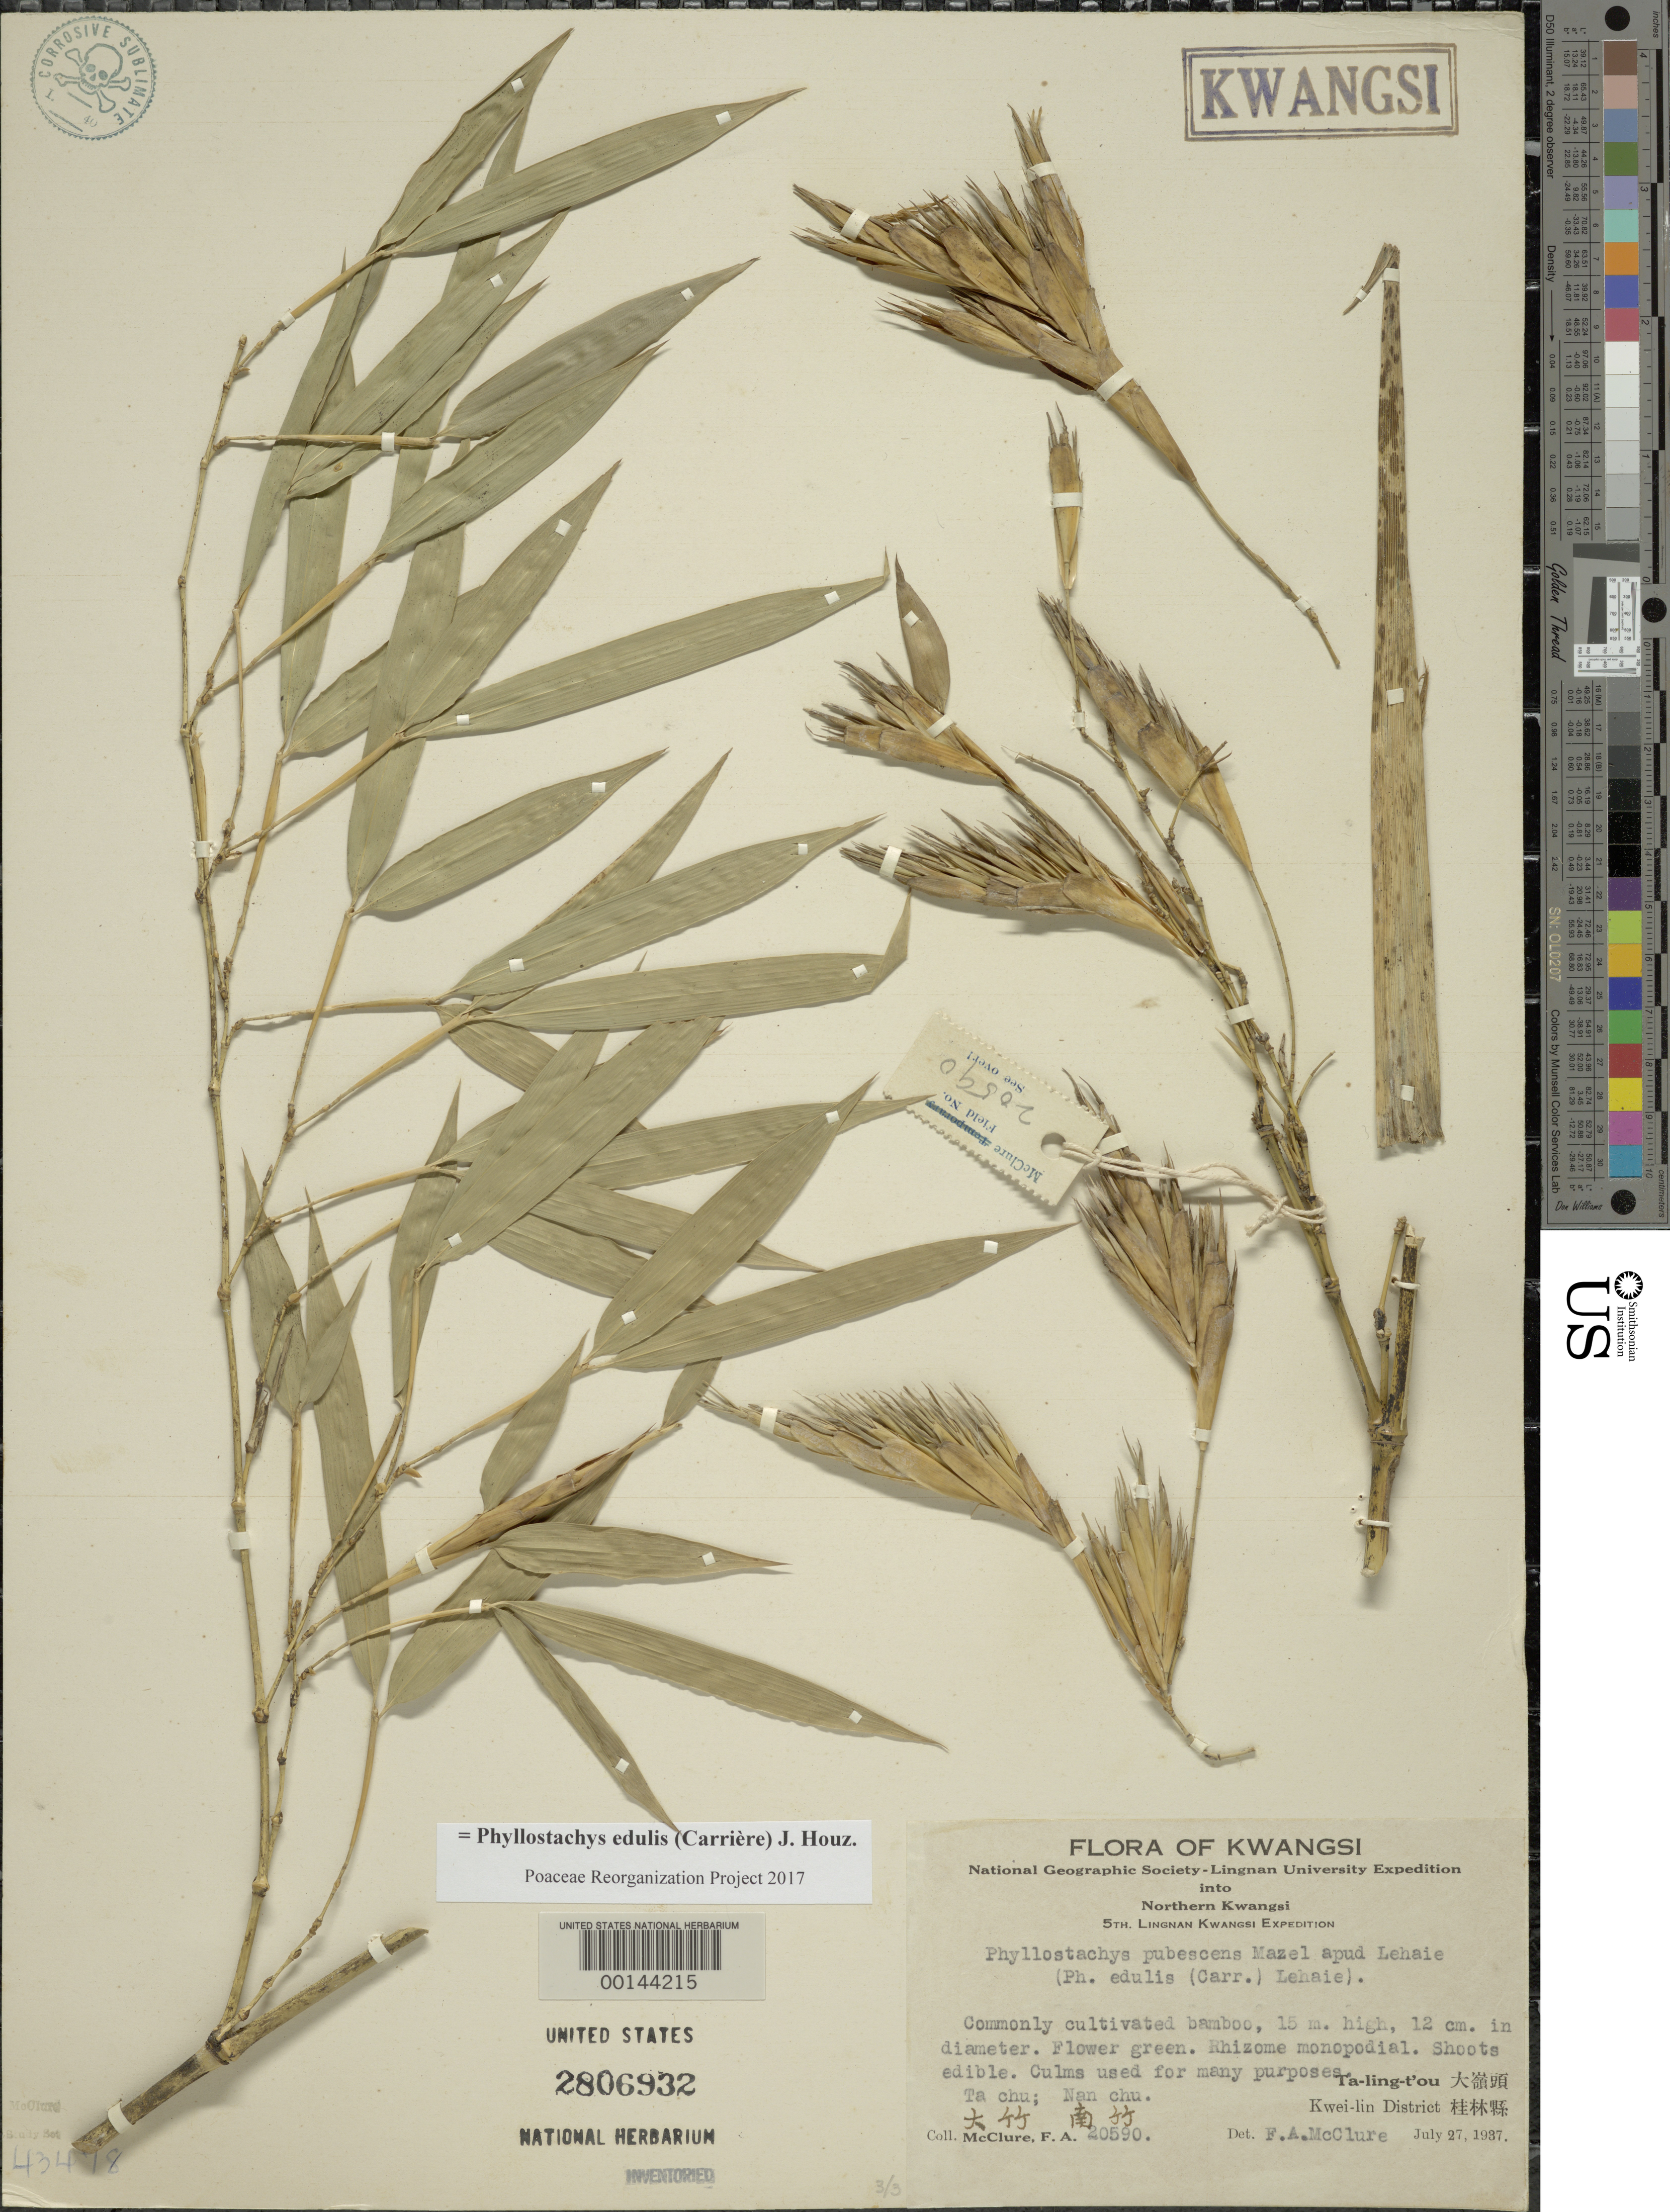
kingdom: Plantae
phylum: Tracheophyta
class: Liliopsida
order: Poales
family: Poaceae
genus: Phyllostachys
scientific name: Phyllostachys edulis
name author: (Carrière) J. Houz.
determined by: Poaceae Reorganization Project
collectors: F. A. McClure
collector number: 20590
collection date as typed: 27 Jul 1937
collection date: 1937-07-27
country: China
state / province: Jiangxi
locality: Kwei-lin, ta-ling-t'ou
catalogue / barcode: US 2806932